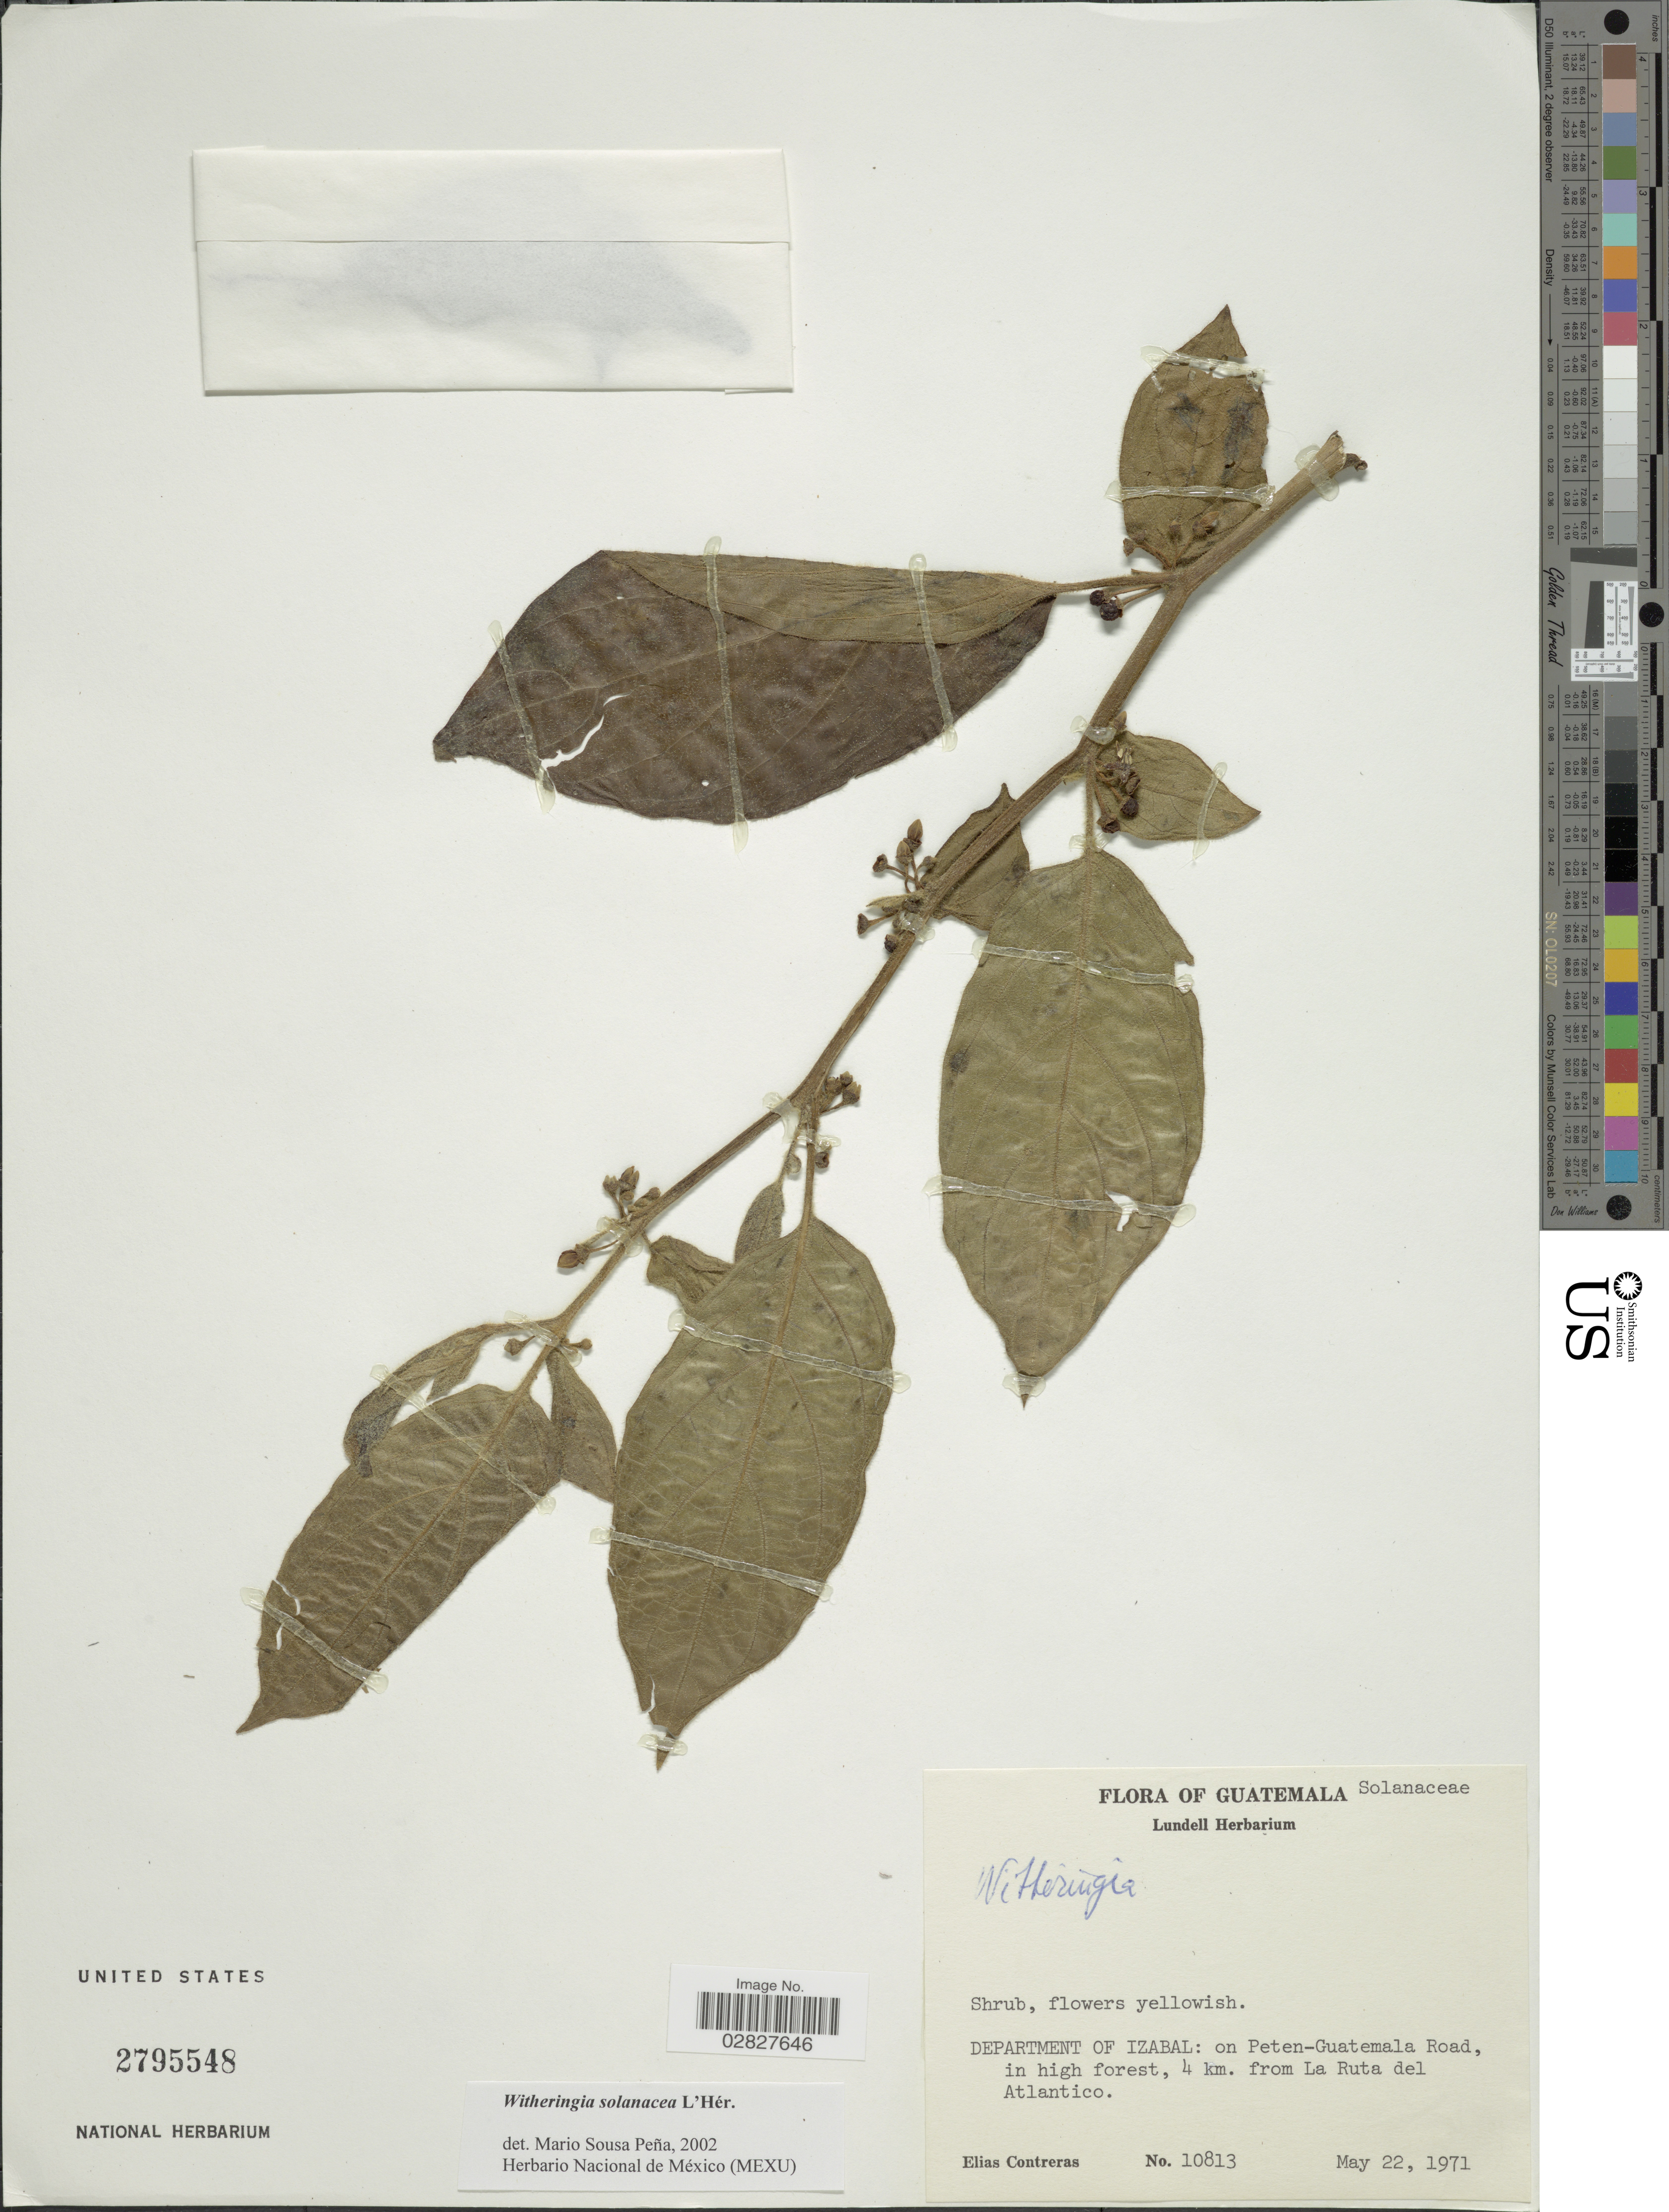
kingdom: Plantae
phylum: Tracheophyta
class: Magnoliopsida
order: Solanales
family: Solanaceae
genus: Witheringia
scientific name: Witheringia solanacea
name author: L'Hér.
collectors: E. Contreras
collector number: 10813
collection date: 1971-05-22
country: Guatemala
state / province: Izabal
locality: Department of Izabal: on Peten-Guatemala Road, in high forest, 4 km. from La Rute del Atlantico.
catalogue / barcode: US 2795548